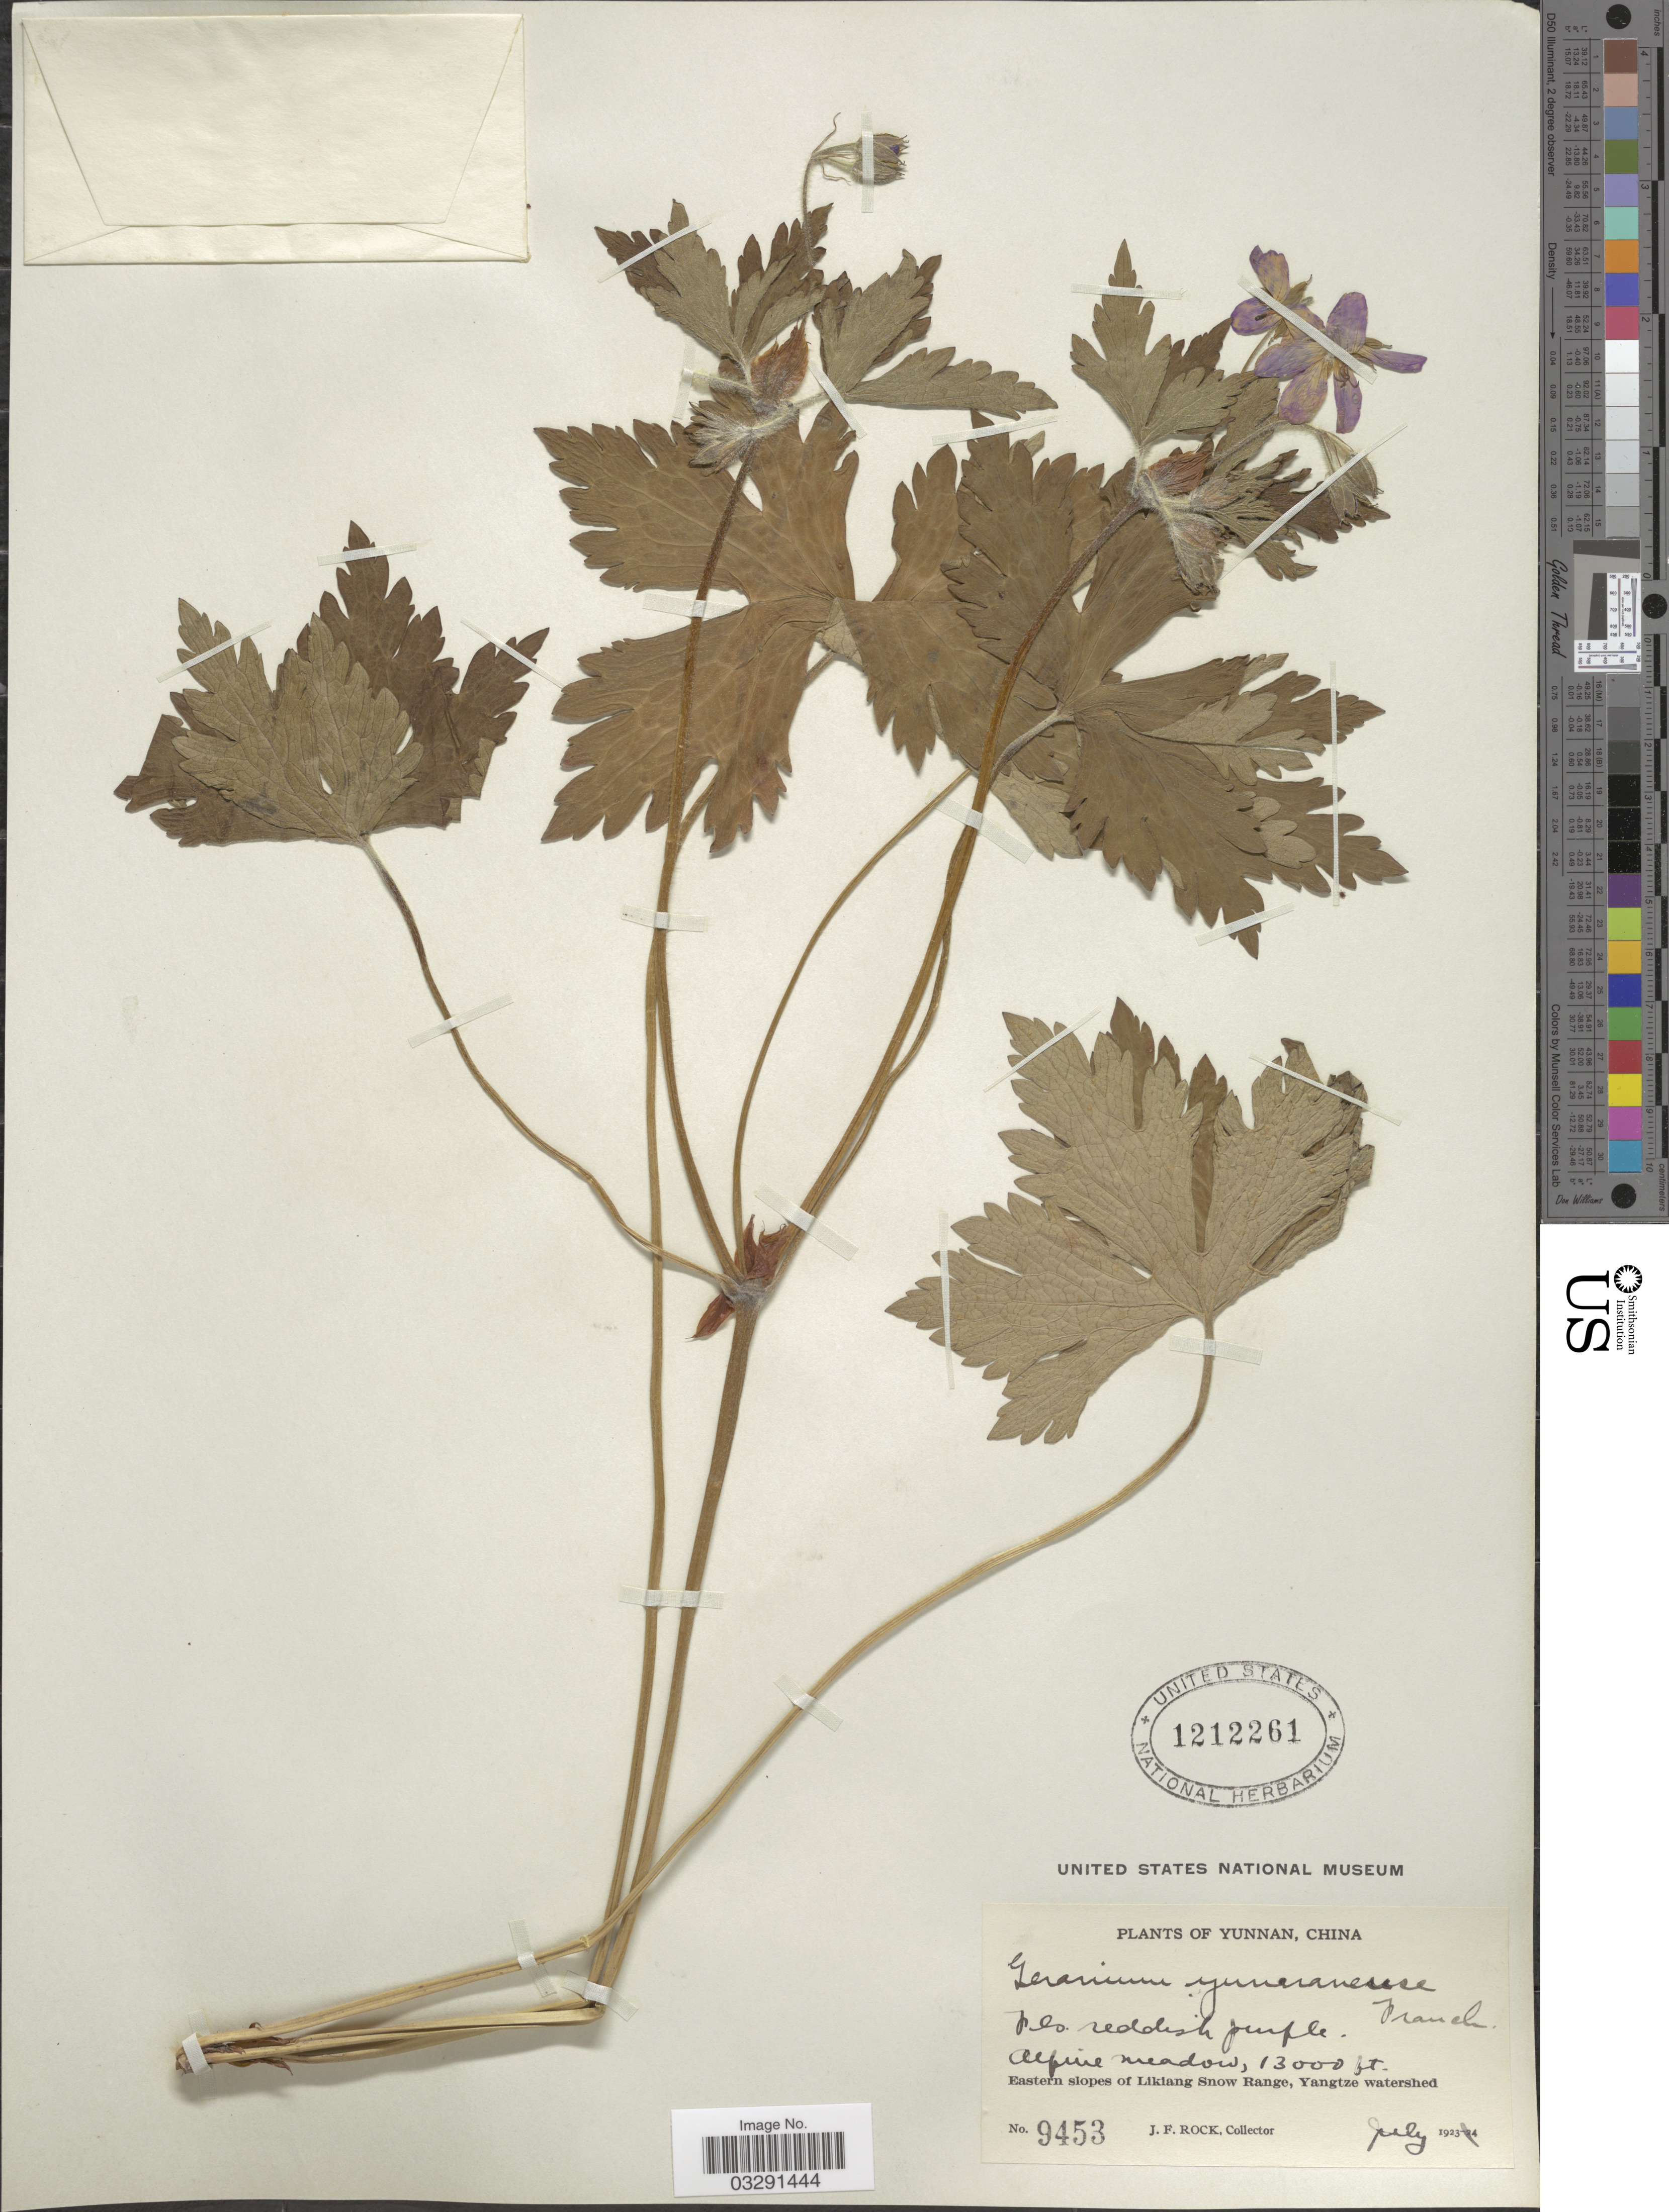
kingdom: Plantae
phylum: Tracheophyta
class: Magnoliopsida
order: Geraniales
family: Geraniaceae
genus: Geranium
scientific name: Geranium yunnanense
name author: Franch.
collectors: J. Rock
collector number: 9453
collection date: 1923-07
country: China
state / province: Yunnan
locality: Alpine meadow. Eastern slopes of Likiang Snow Range, Yangtze watershed.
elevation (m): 3962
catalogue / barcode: US 1212261